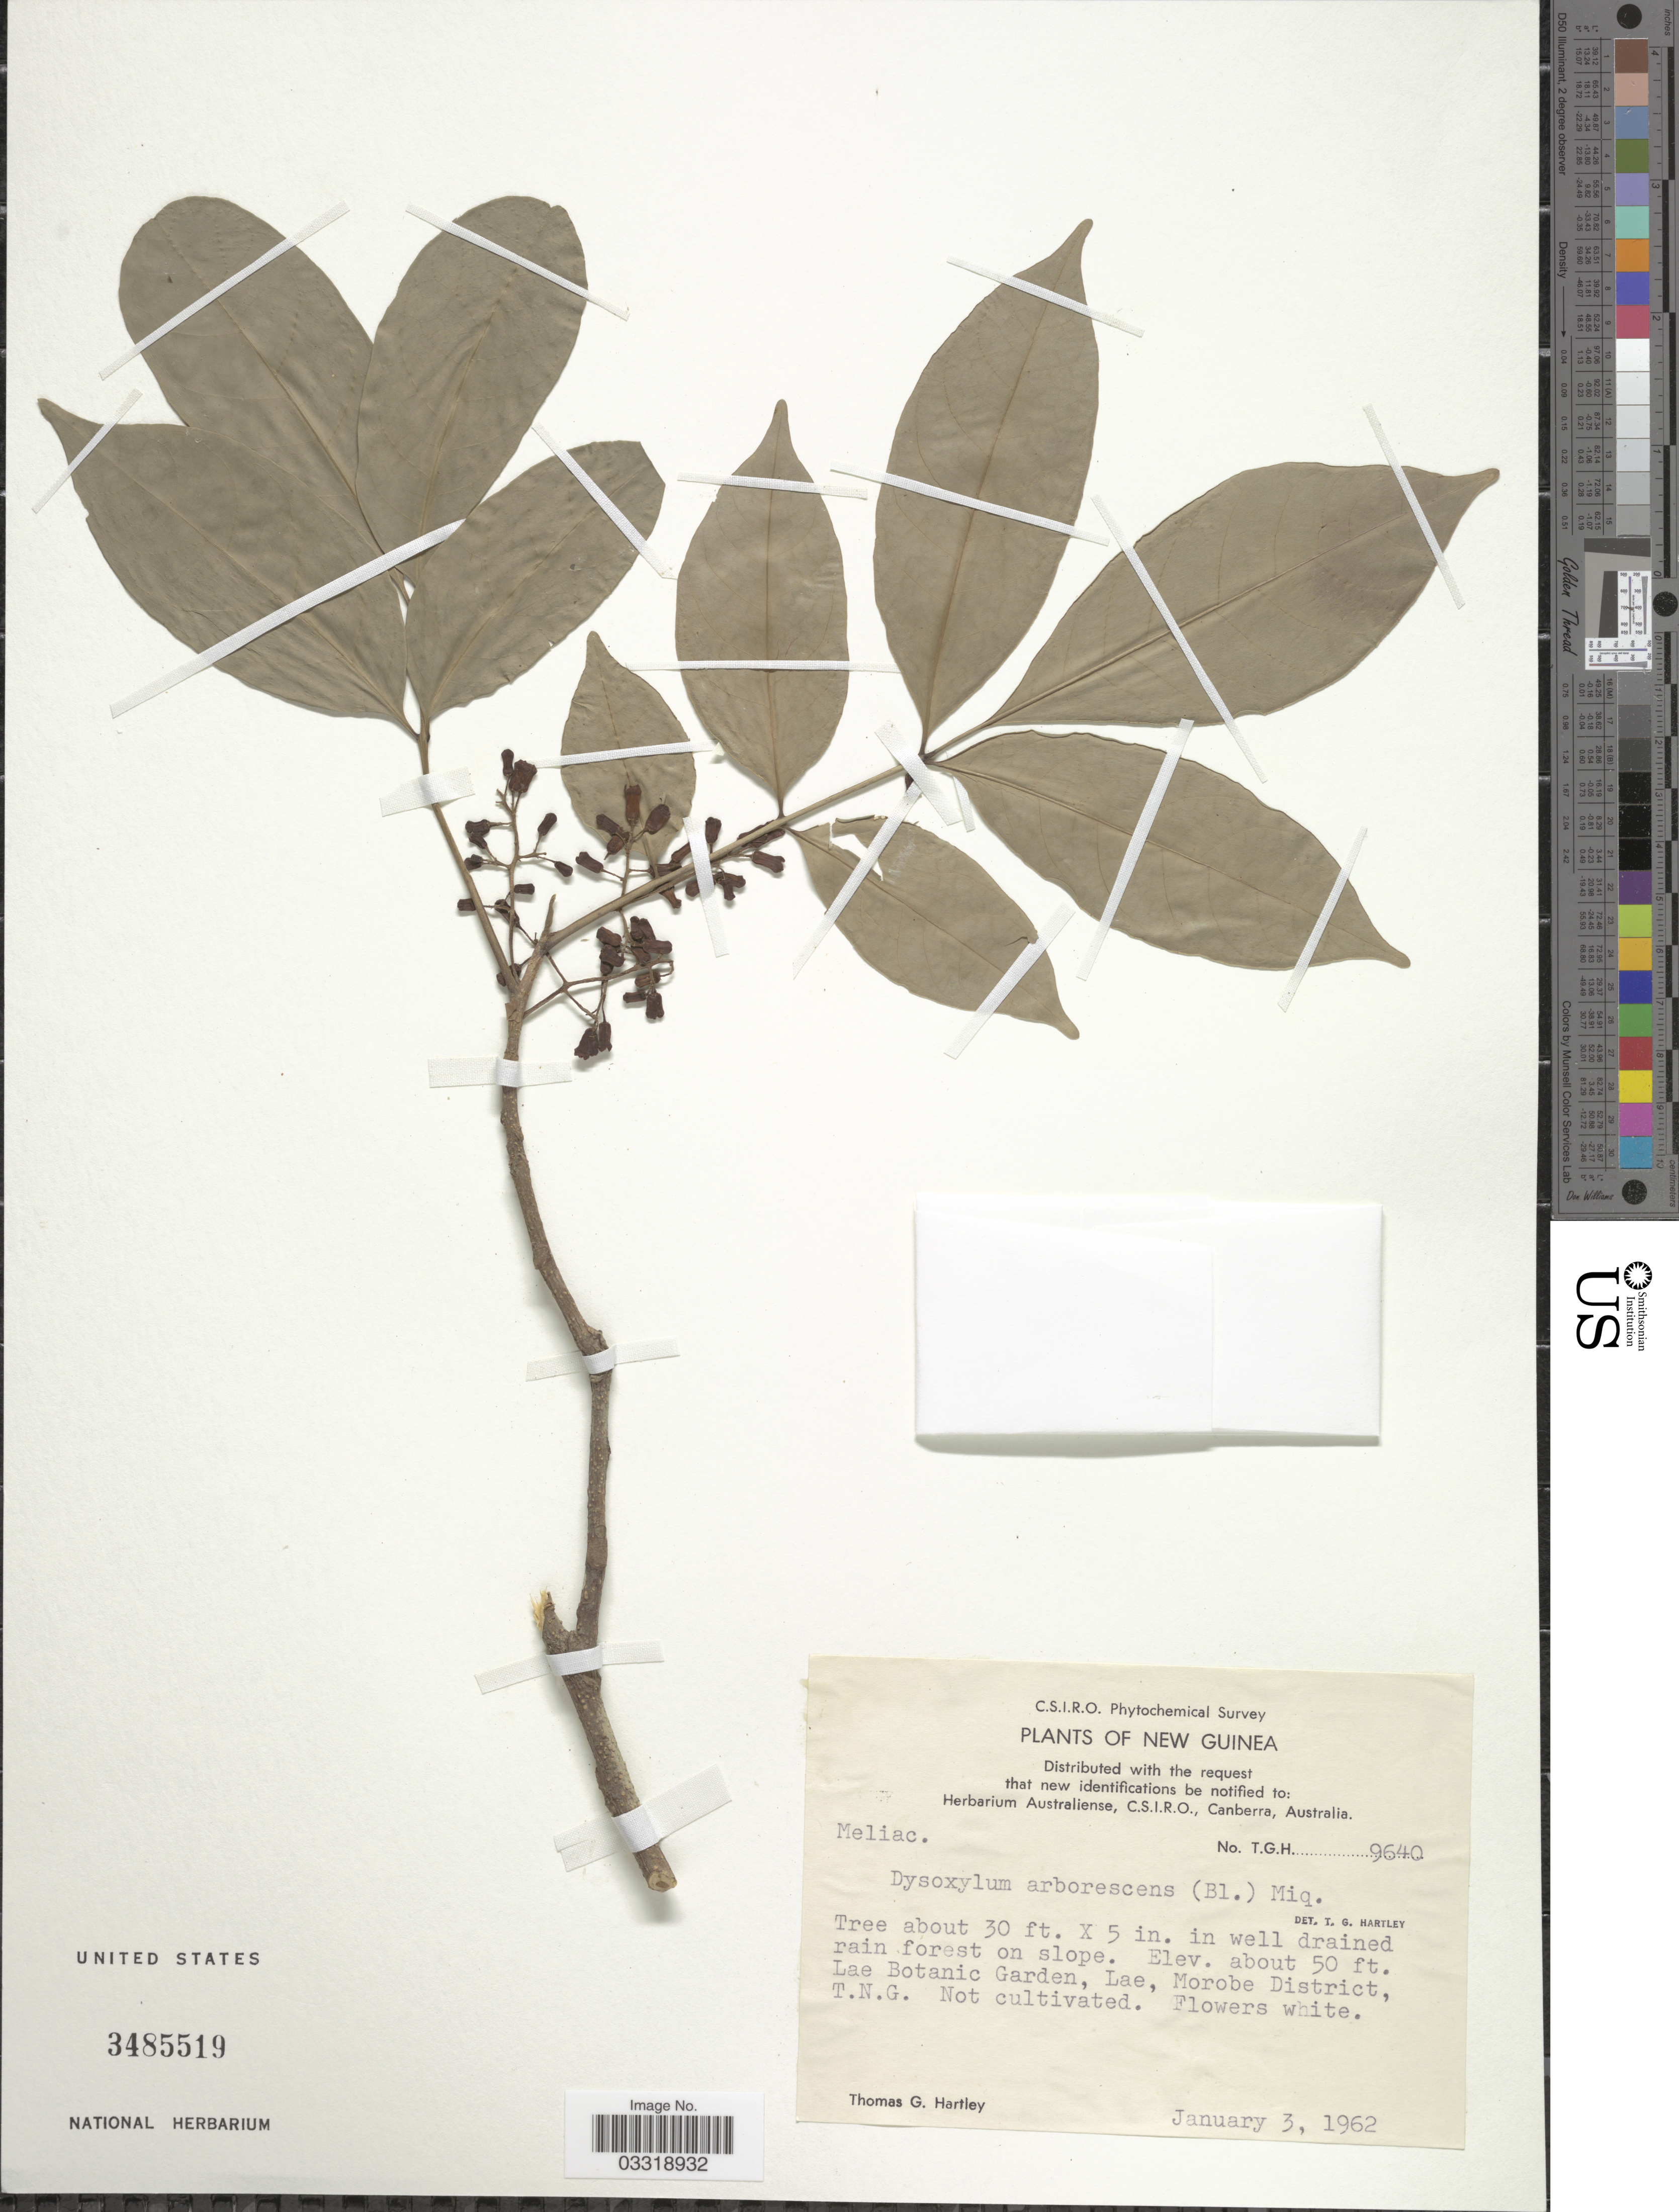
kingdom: Plantae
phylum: Tracheophyta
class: Magnoliopsida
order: Sapindales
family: Meliaceae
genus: Goniocheton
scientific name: Goniocheton arborescens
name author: Blume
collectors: T. G. Hartley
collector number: TGH 9640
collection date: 1962-01-03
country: Papua New Guinea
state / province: Morobe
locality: New Guinea. Lae Botanic Garden, Lae, Morobe District, T.N.G.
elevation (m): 15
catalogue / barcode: US 3485519